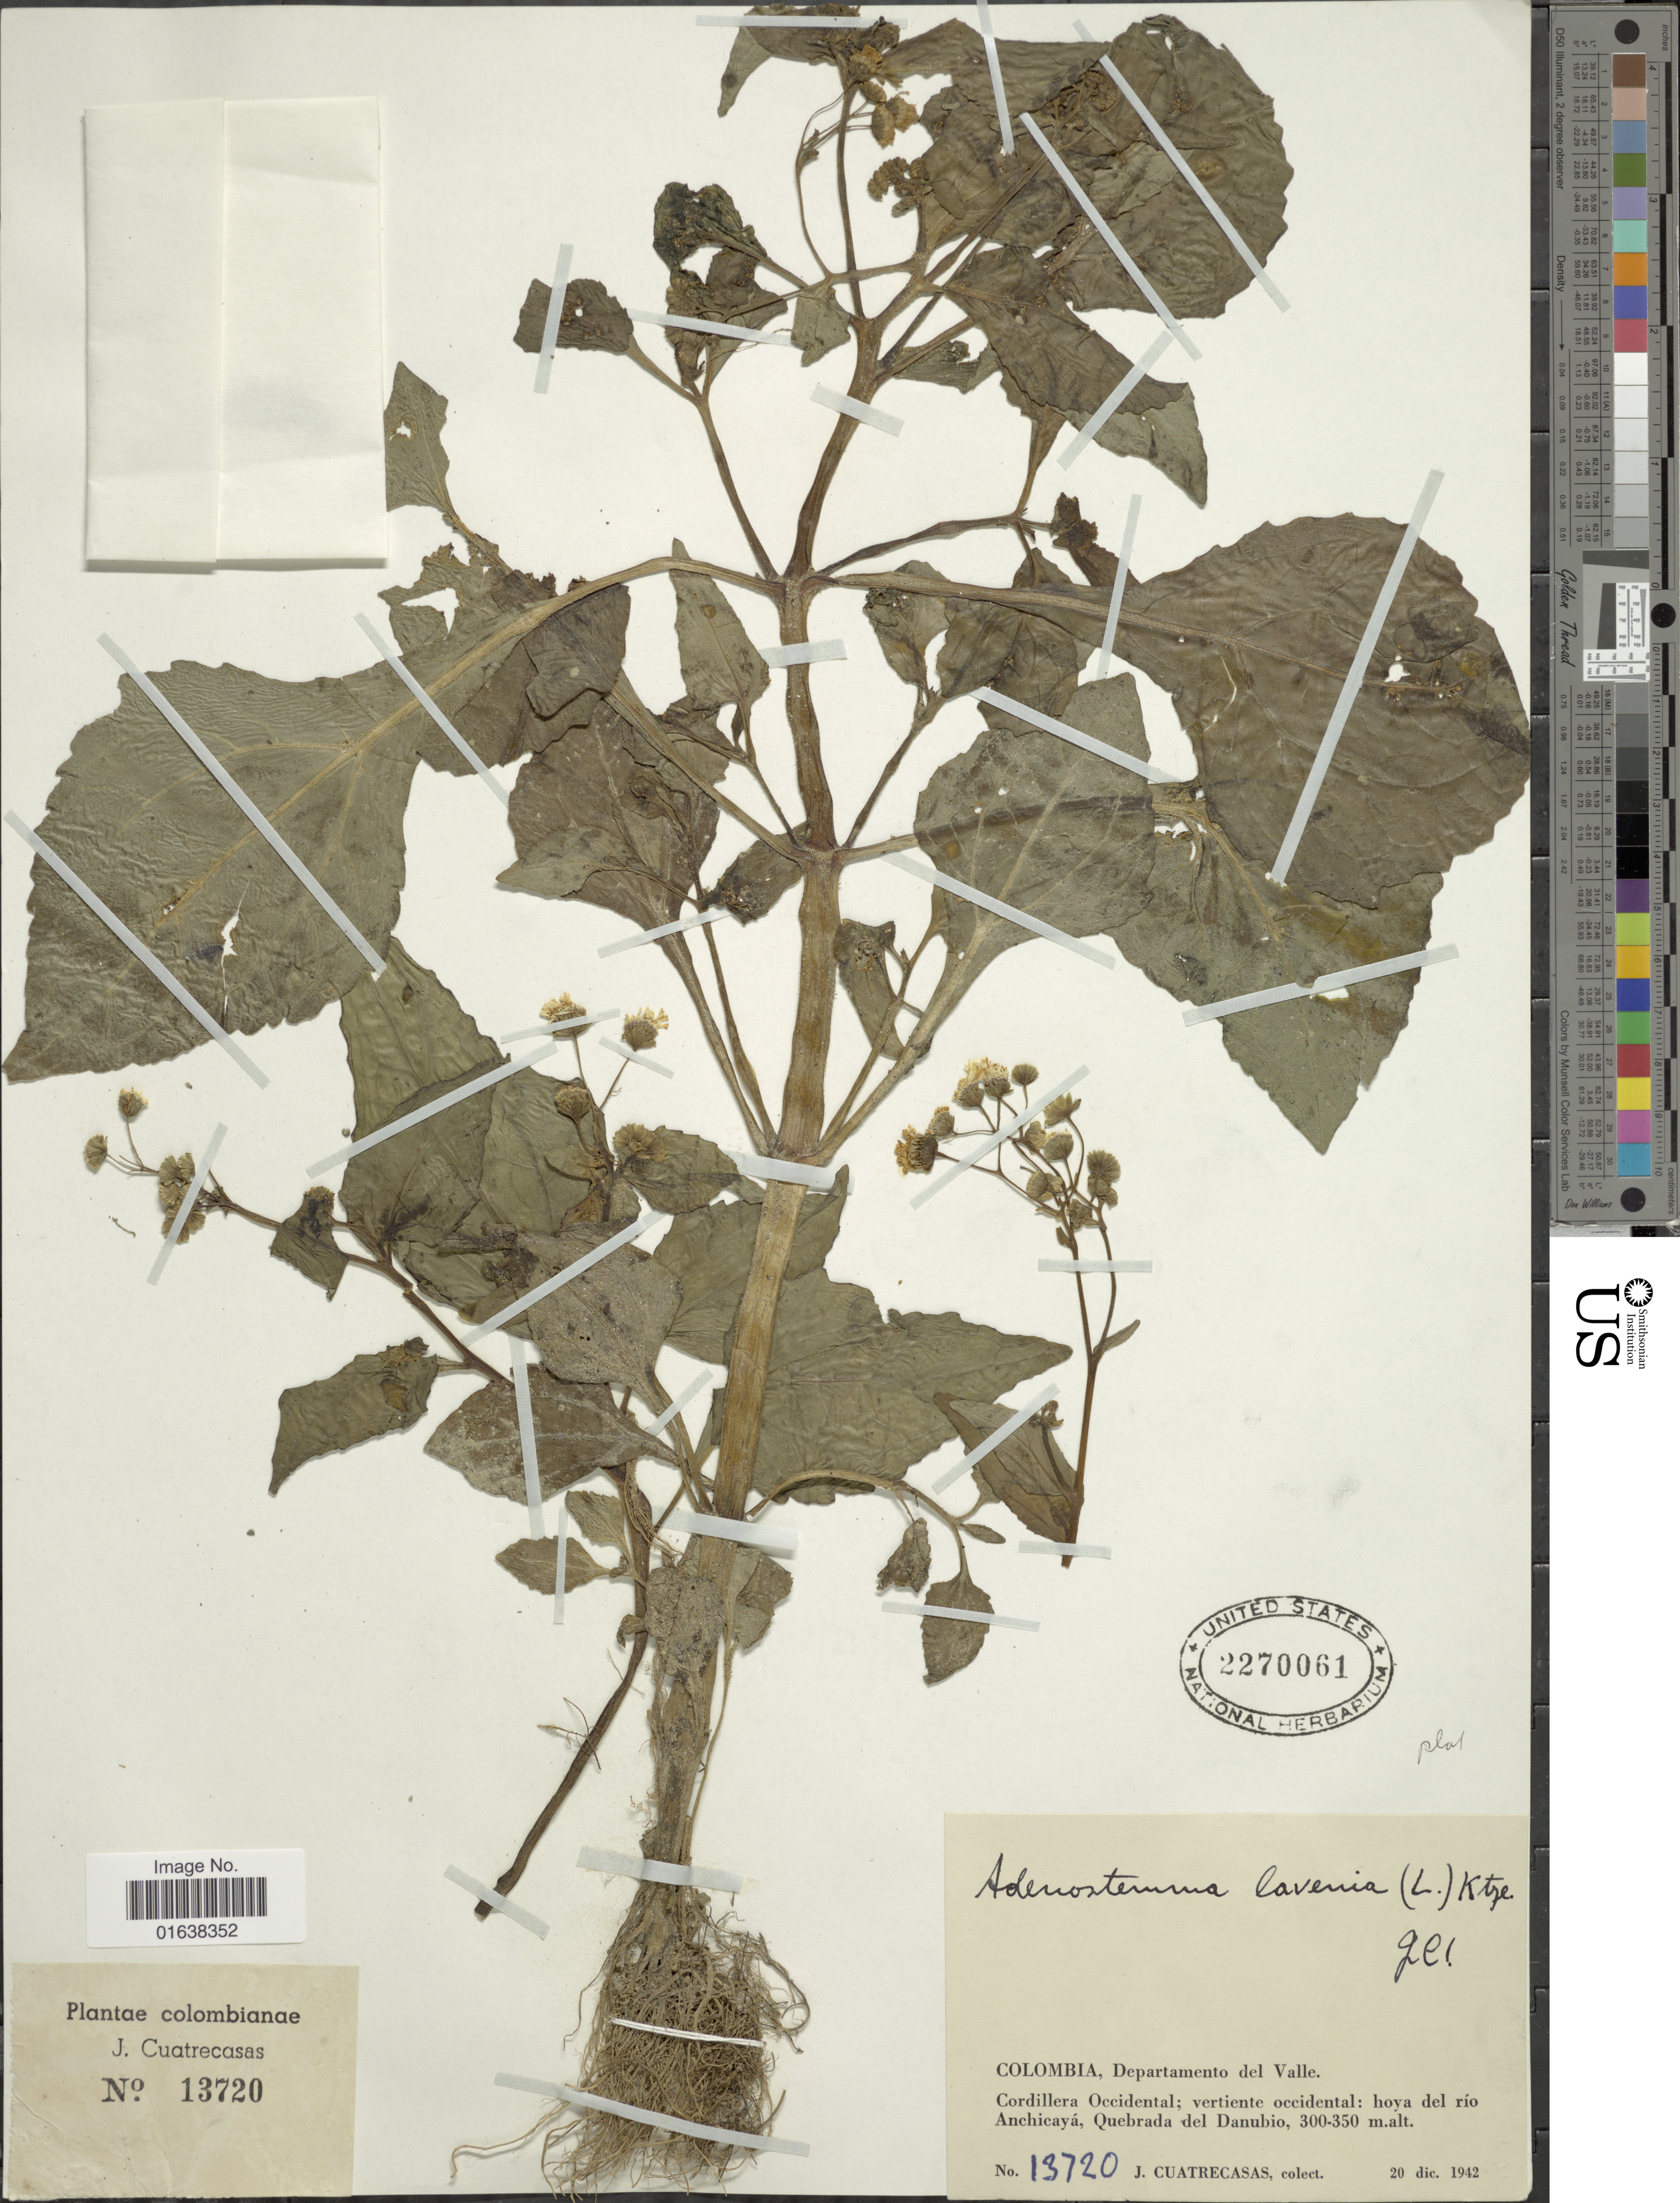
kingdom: Plantae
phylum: Tracheophyta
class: Magnoliopsida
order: Asterales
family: Asteraceae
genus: Adenostemma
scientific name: Adenostemma platyphyllum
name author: Cass.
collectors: J. Cuatrecasas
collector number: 13720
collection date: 1942-12-20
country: Colombia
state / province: Valle del Cauca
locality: Colombia. Departmento del Valle. Cordillera Occidental; vertiente occidental: hoya del rio Anchicaya, Quebrada del Danubio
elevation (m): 300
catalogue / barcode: US 2270061